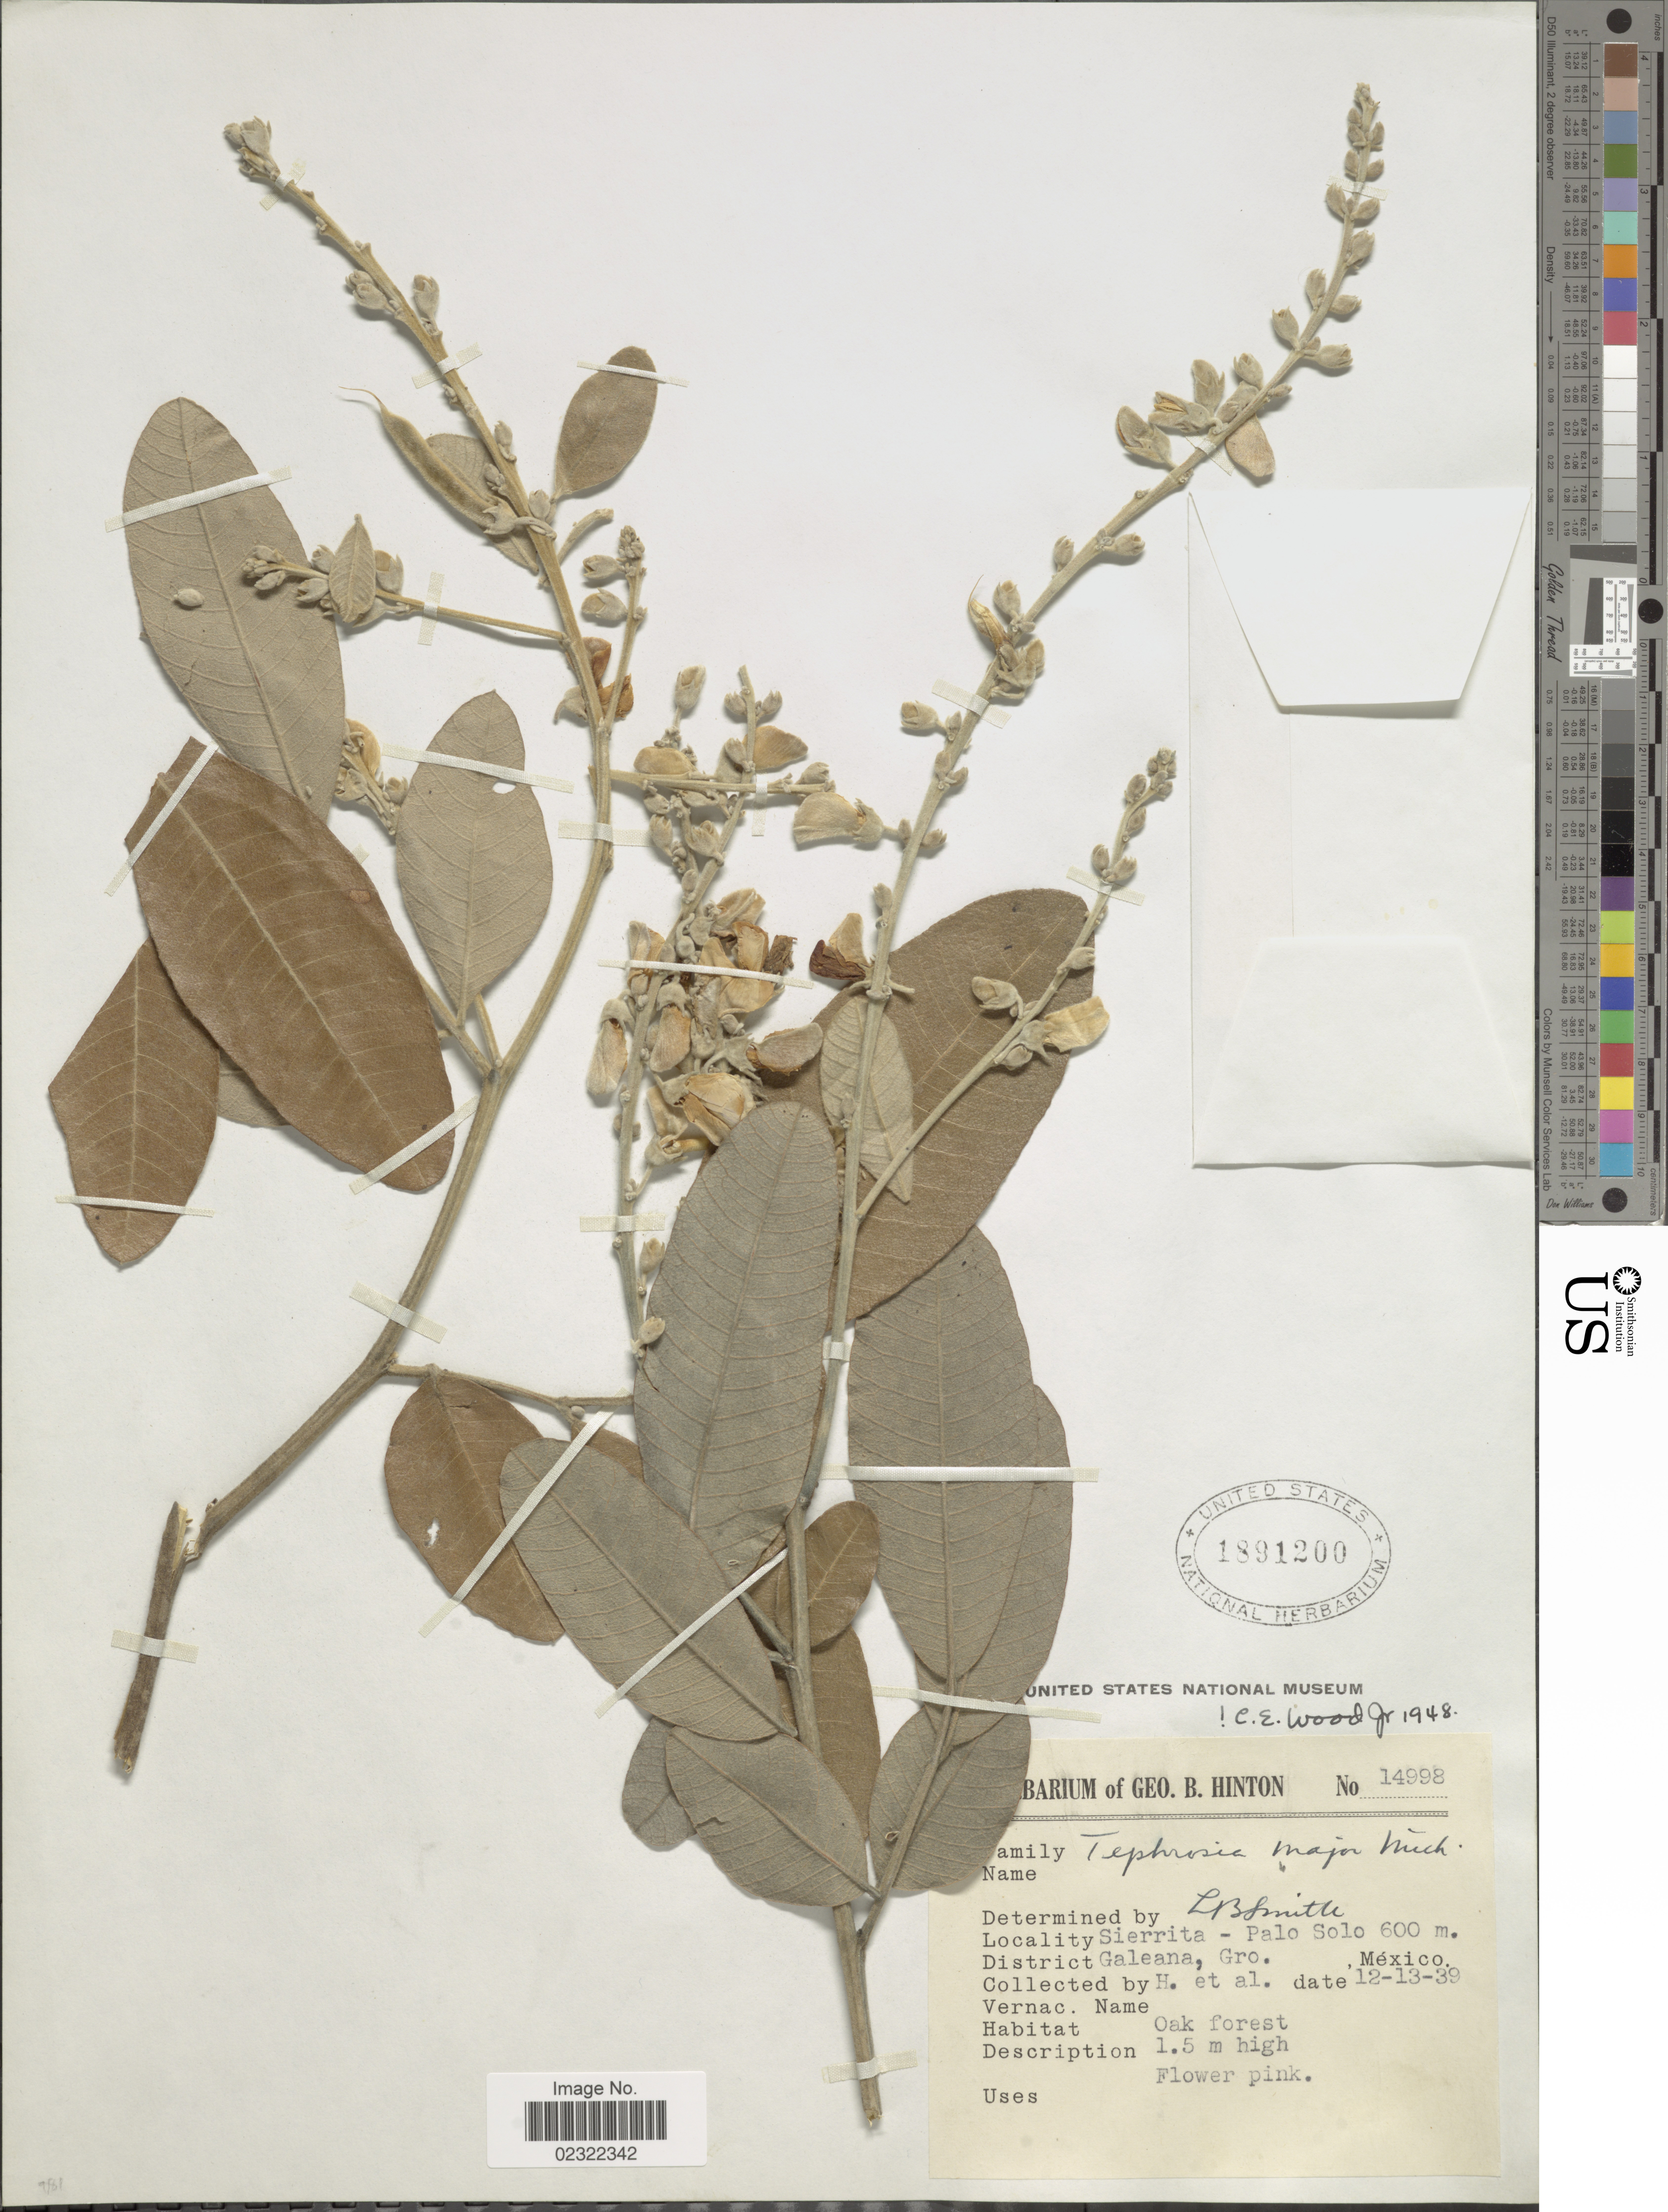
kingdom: Plantae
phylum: Tracheophyta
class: Magnoliopsida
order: Fabales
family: Fabaceae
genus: Tephrosia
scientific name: Tephrosia major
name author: Micheli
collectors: G. B. Hinton & et al.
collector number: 14998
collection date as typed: Transcribed d/m/y: 13/12/39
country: Mexico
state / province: Guerrero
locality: Sierrita - Palo Solo, Galeana, Gro.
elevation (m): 600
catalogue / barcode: US 1891200